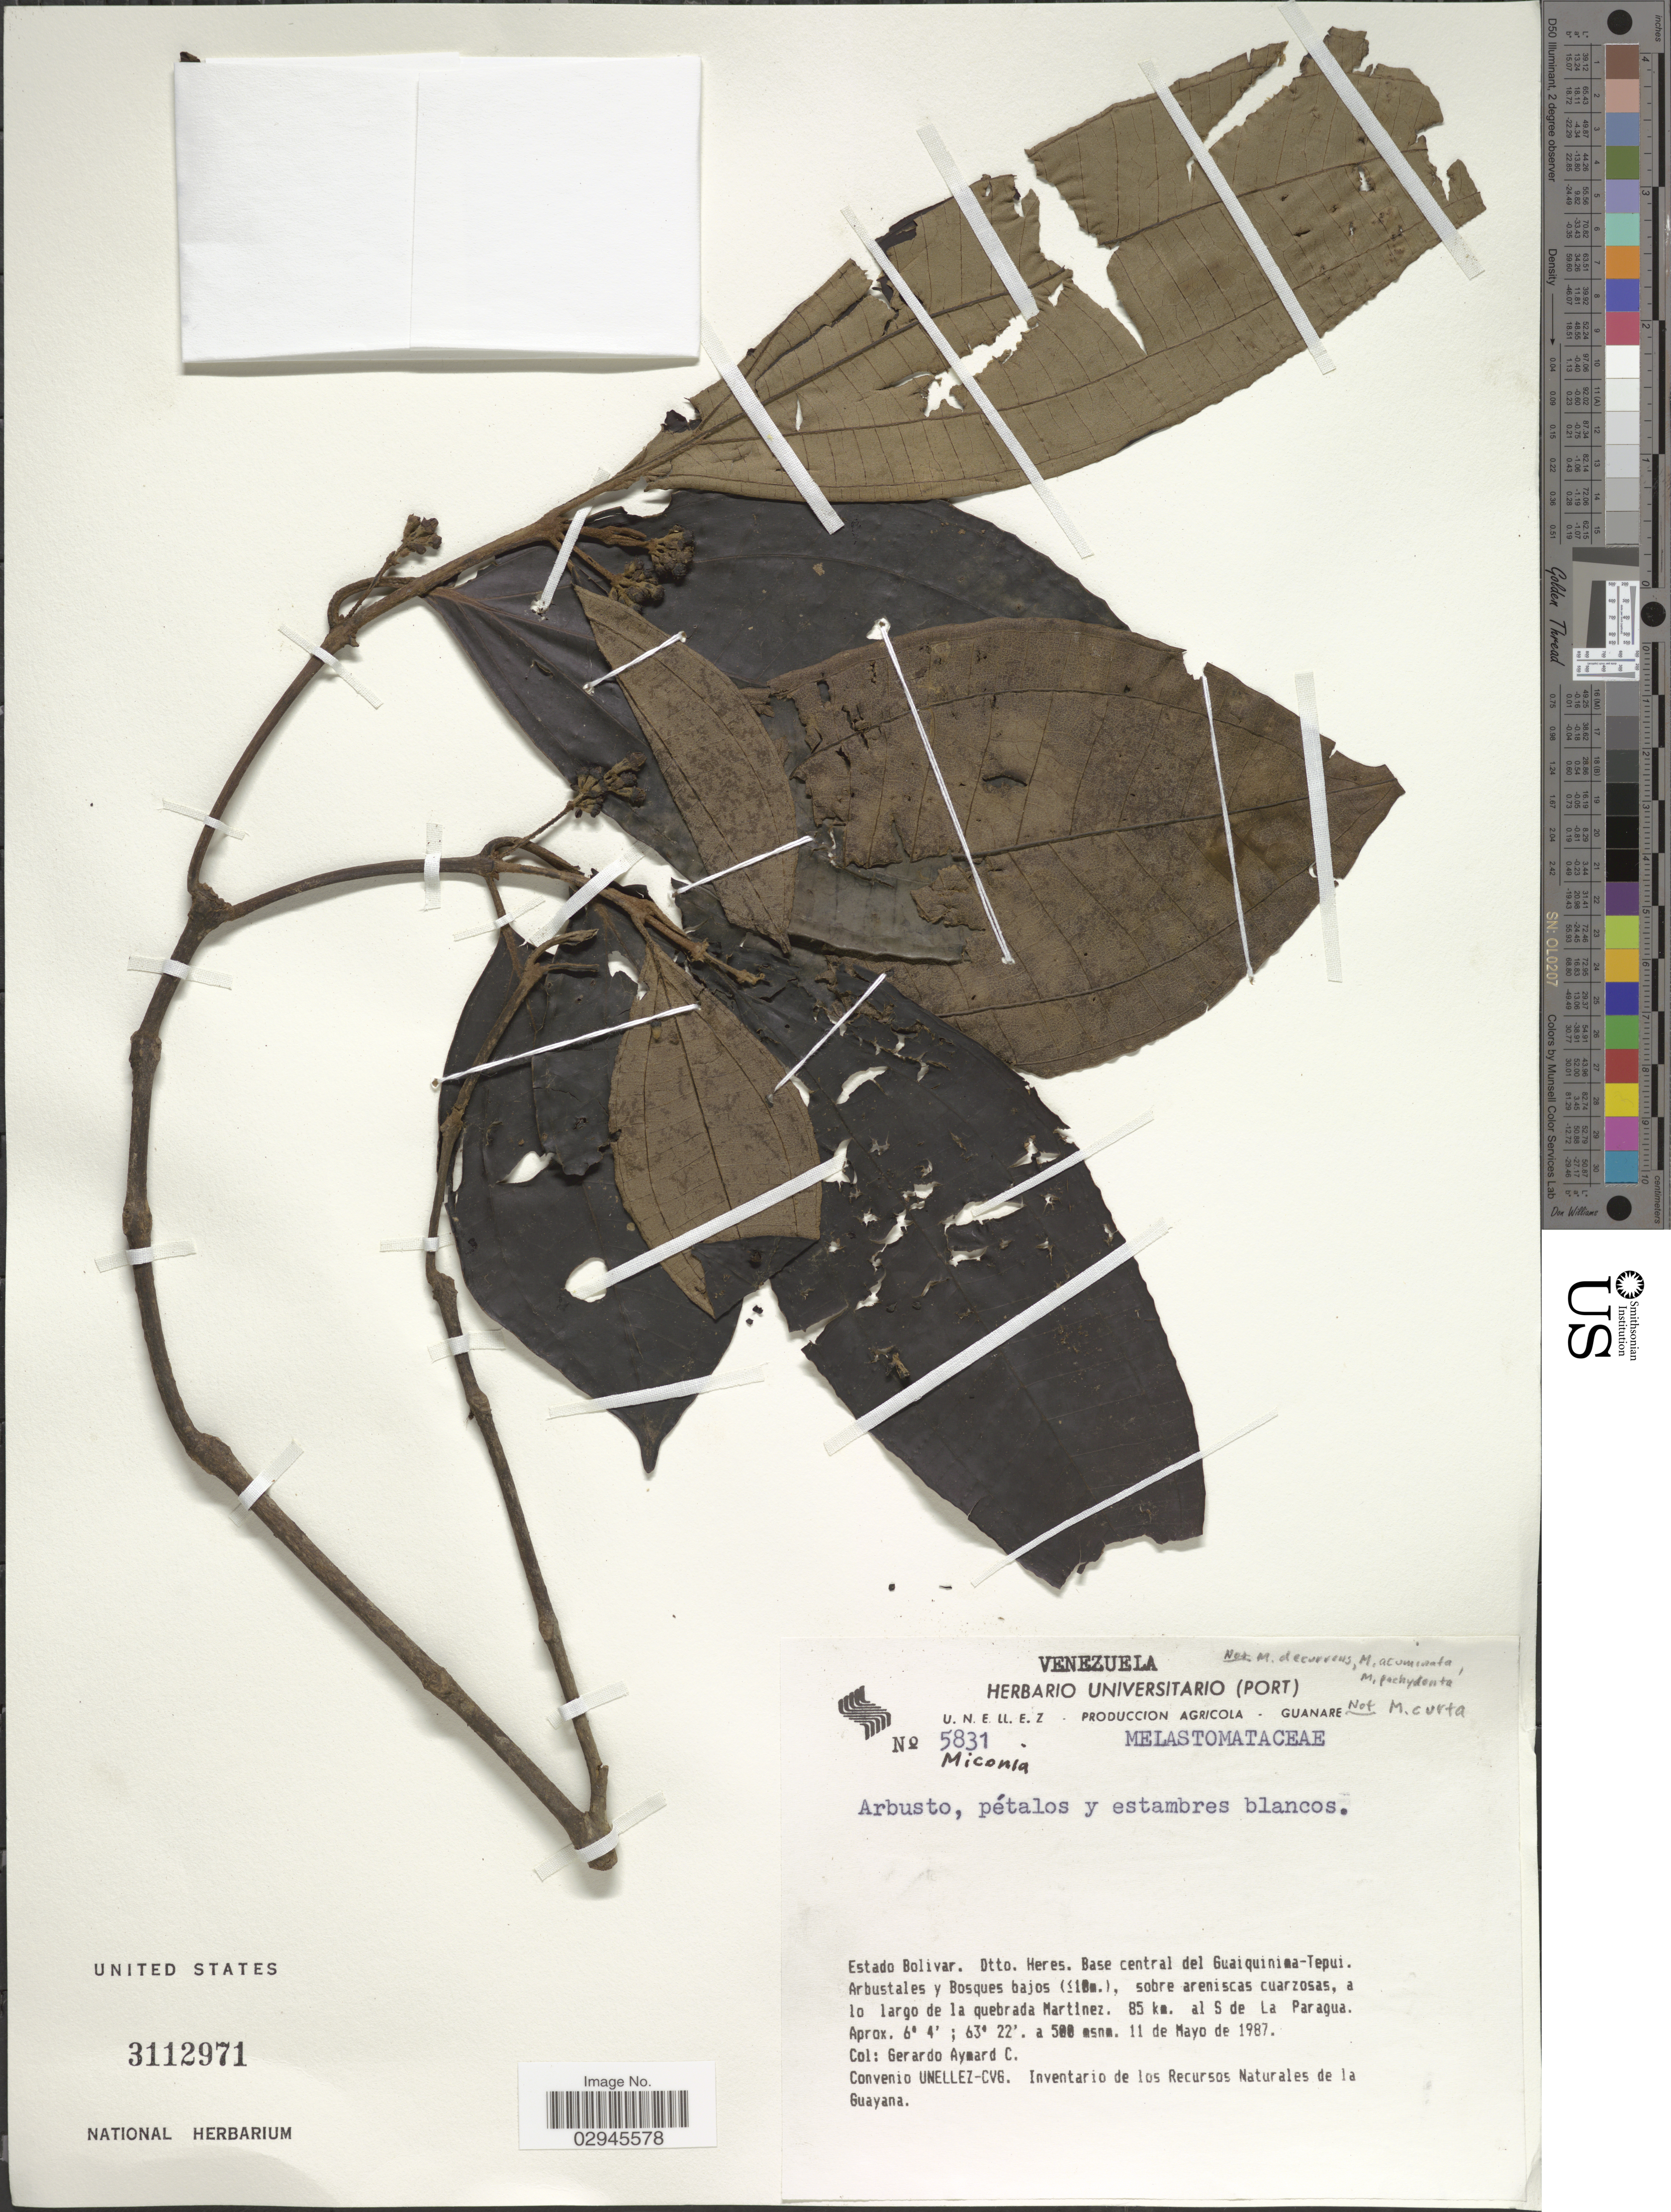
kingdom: Plantae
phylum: Tracheophyta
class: Magnoliopsida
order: Myrtales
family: Melastomataceae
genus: Miconia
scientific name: Miconia sp.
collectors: G. A. Aymard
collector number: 5831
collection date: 1987-05-11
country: Venezuela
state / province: Bolivar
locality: Dtto. Heres. Base central del Guaiquinima-Tepui. A lo largo de la quebrada Martinez. 85 km. al S de La Paragua.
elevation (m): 500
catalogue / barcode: US 3112971